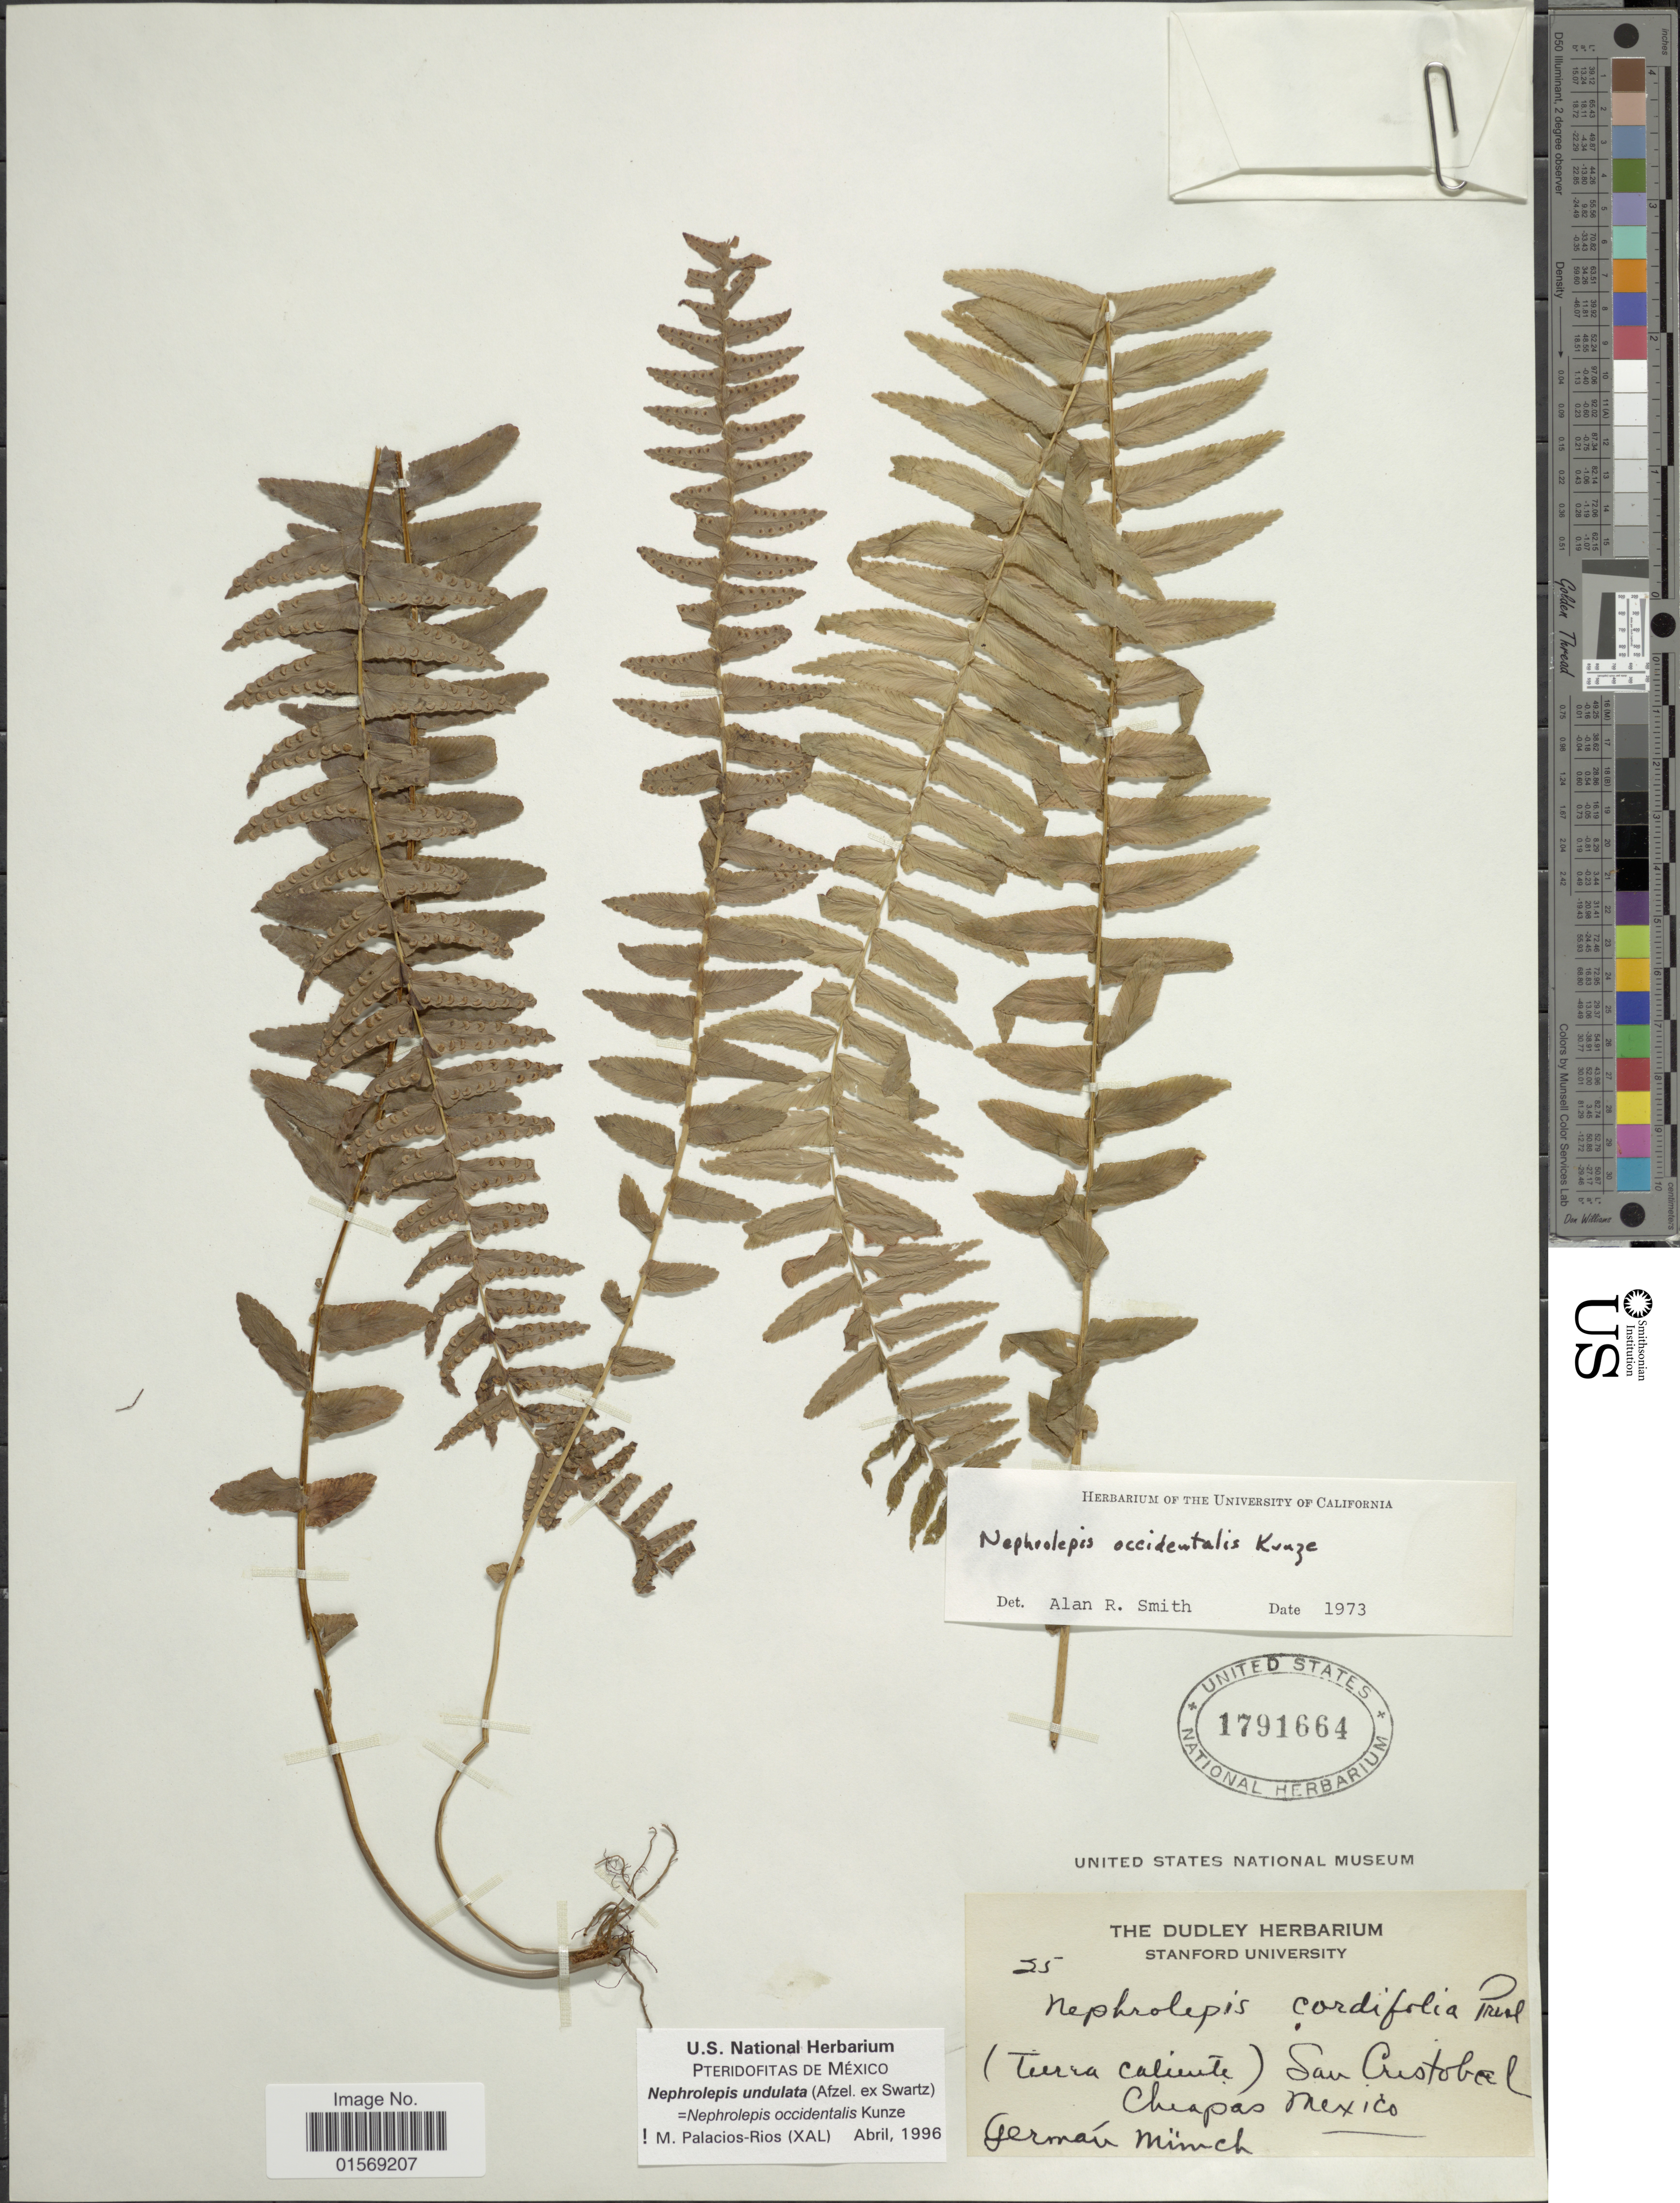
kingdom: Plantae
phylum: Tracheophyta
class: Polypodiopsida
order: Polypodiales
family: Nephrolepidaceae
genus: Nephrolepis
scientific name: Nephrolepis undulata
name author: J. Sm.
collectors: G. Munch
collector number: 55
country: Mexico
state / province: Chiapas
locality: (Terra Caliente) San Cristobal, Chiapas Mexico.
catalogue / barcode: US 1791664